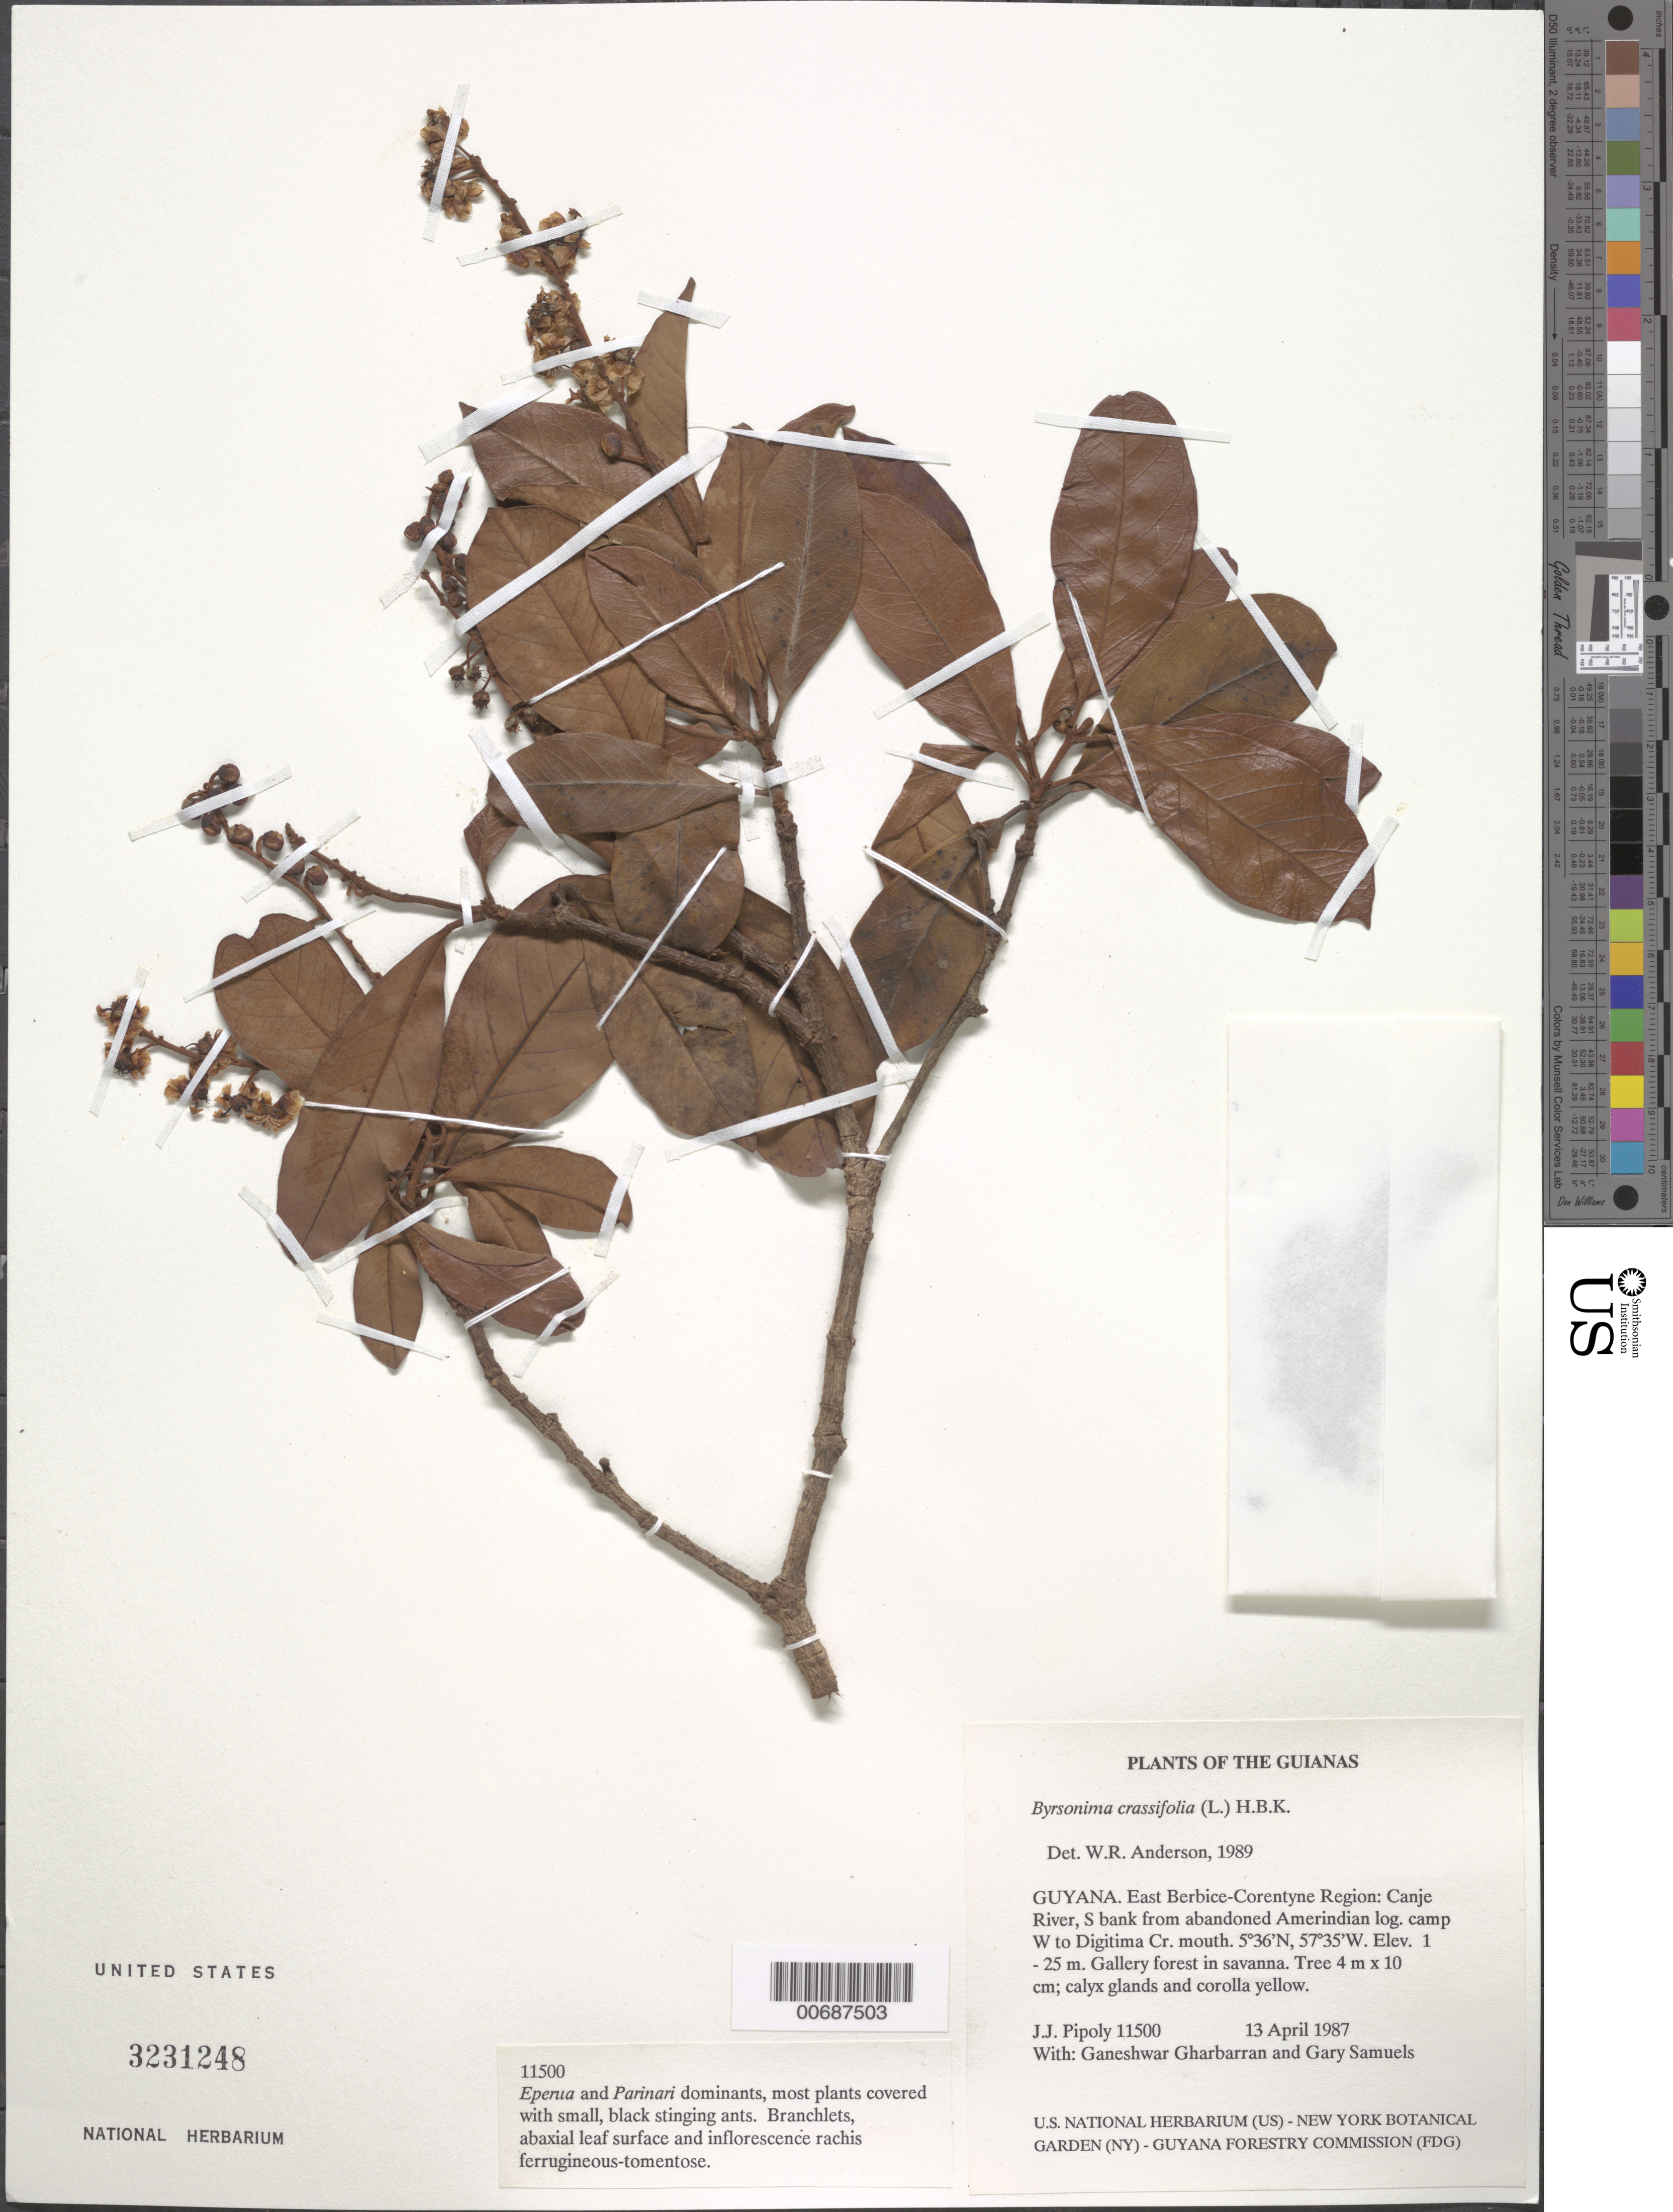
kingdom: Plantae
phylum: Tracheophyta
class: Magnoliopsida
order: Malpighiales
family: Malpighiaceae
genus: Byrsonima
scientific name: Byrsonima crassifolia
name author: (L.) Kunth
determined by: Anderson, W. R., (MICH), University of Michigan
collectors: J. J. Pipoly, G. Gharbarran & G. Samuels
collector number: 11500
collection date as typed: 13 April 1987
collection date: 1987-04-13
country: Guyana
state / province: E. Berbice-Corentyne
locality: Upper Canje River, S bank from abandoned Amerindian logging camp W to Digitima Cr. mouth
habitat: Gallery forest in savanna; Eperua and Parinari dominants, most plants covered with small, black, stinging ants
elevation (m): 1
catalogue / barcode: US 3231248